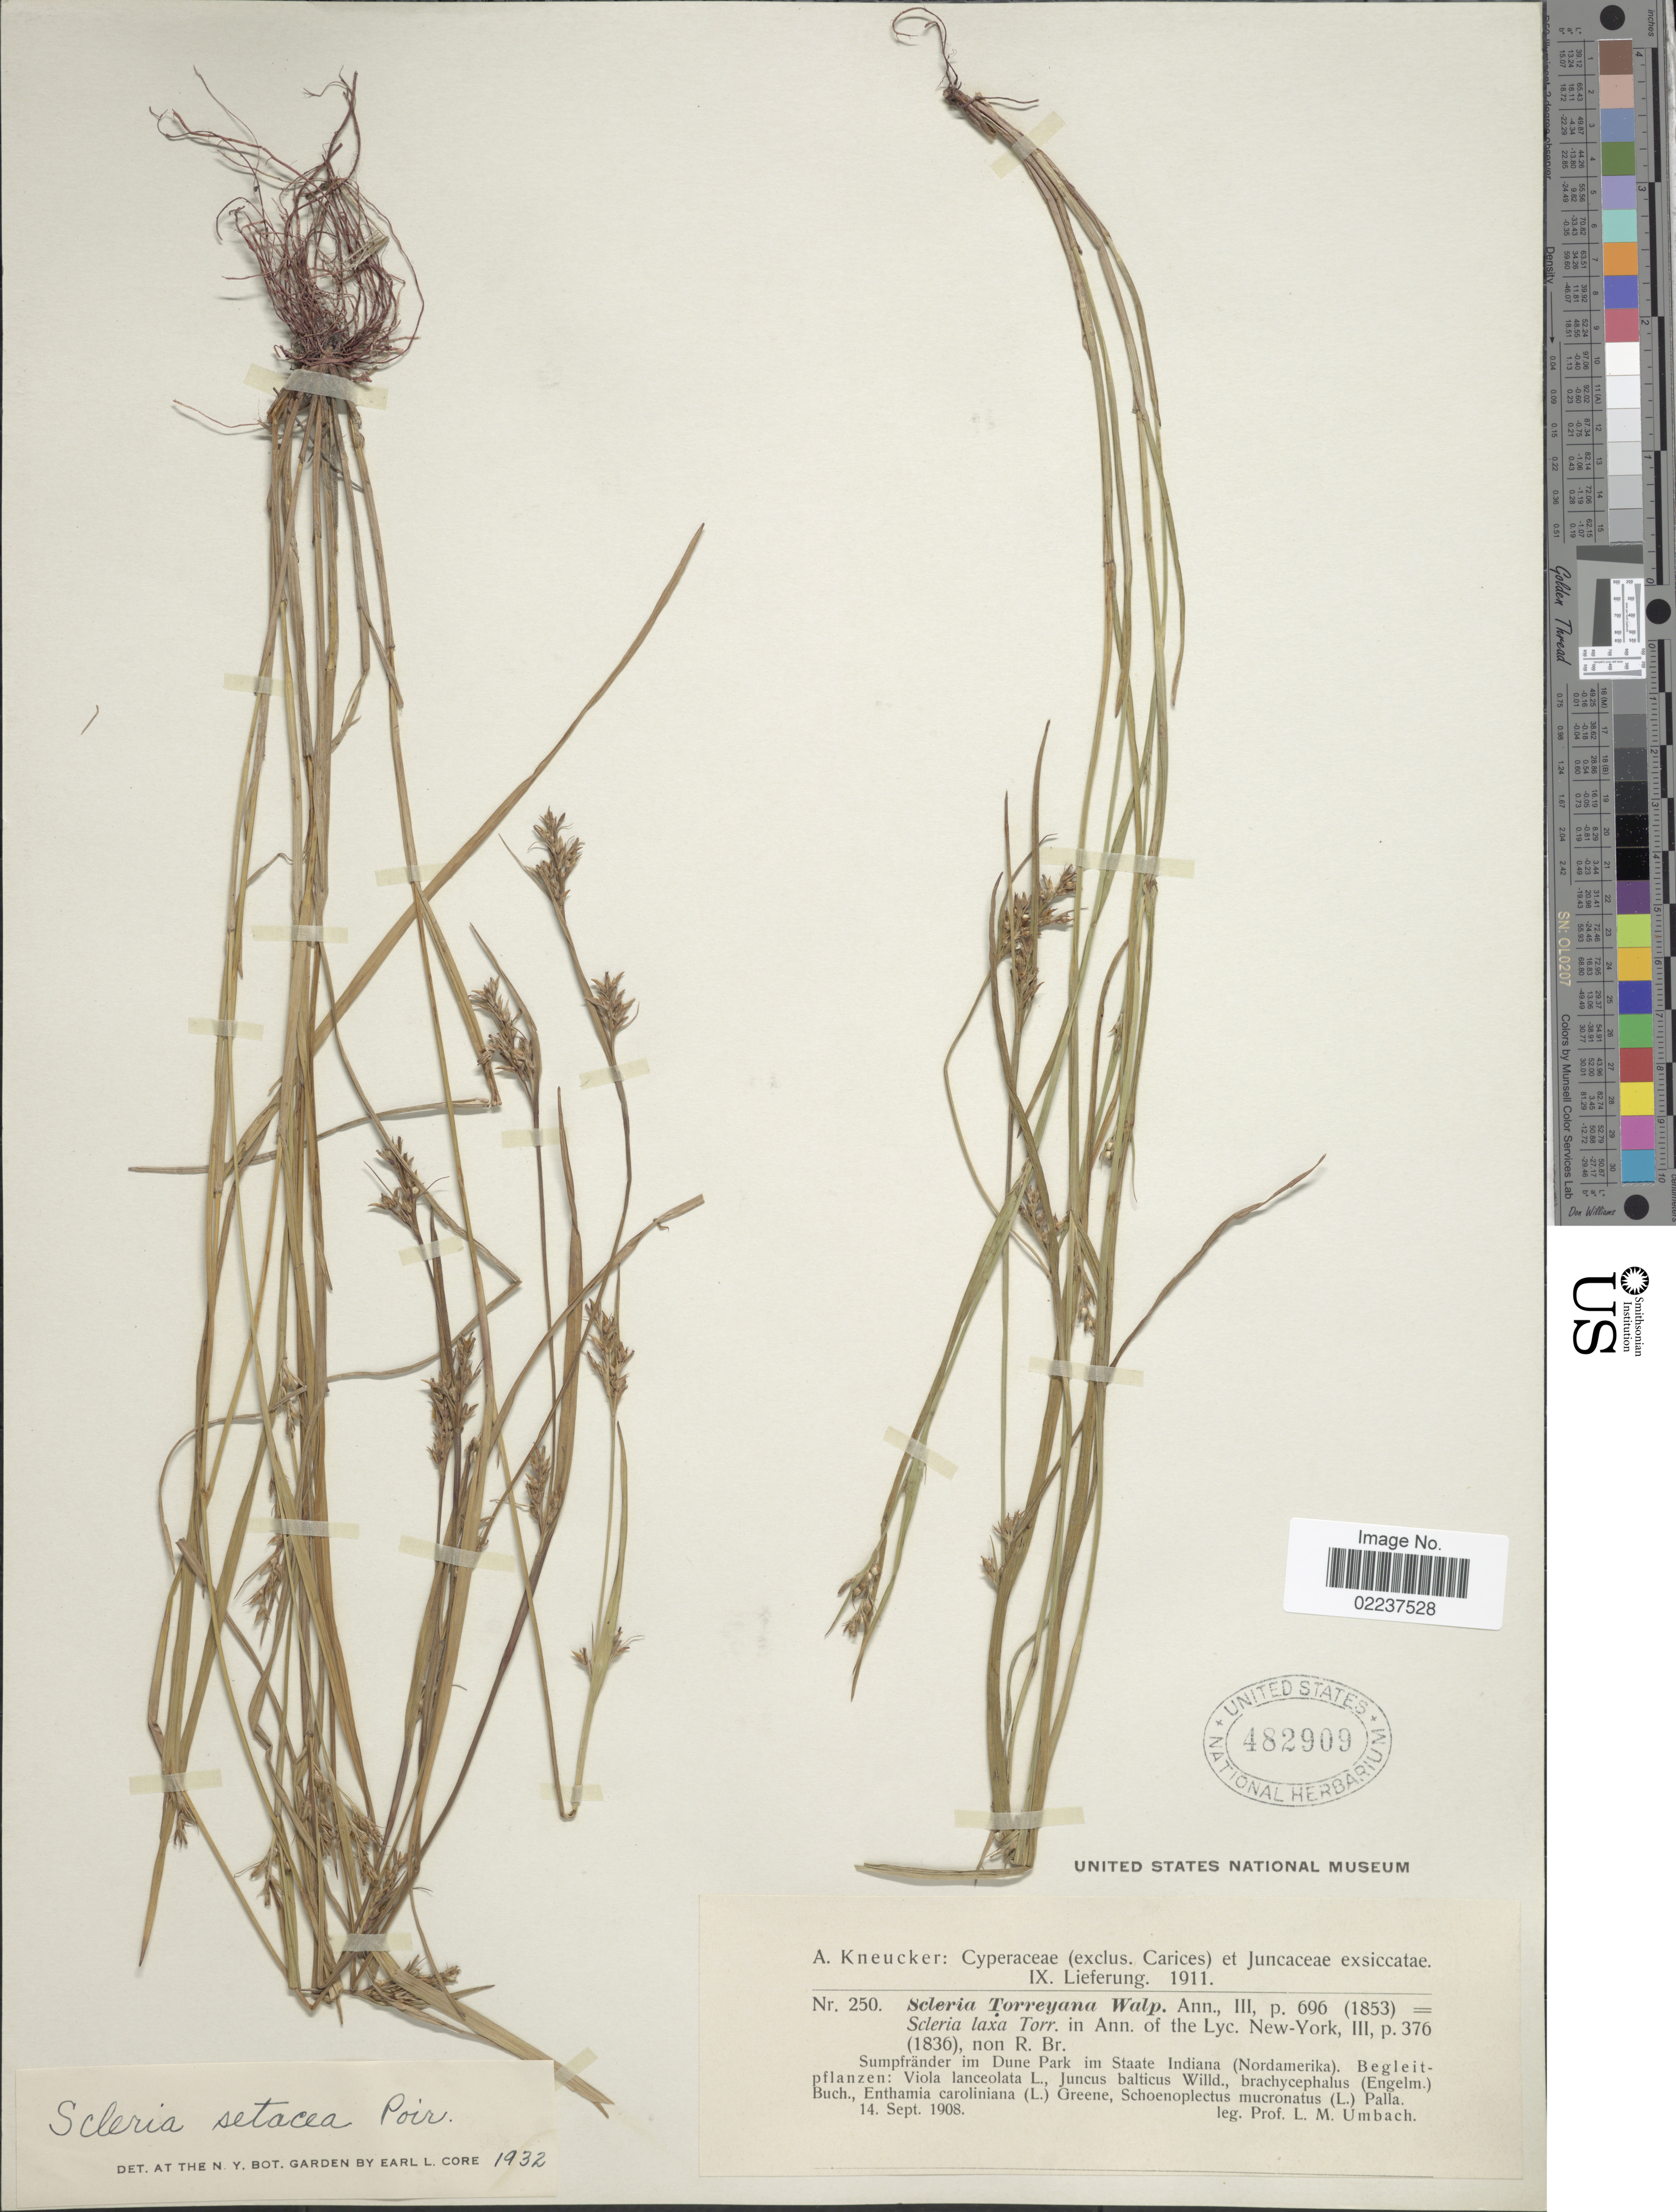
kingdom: Plantae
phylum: Tracheophyta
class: Liliopsida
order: Poales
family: Cyperaceae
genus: Scleria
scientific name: Scleria muehlenbergii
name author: Steud.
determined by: Strong, Mark T., (BOT), Smithsonian Institution - National Museum of Natural History (UNITED STATES)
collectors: L. M. Umbach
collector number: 250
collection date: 1908-09-14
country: United States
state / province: Indiana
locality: Dune Park in Staate Indiana (Nordamerika)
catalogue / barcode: US 482909